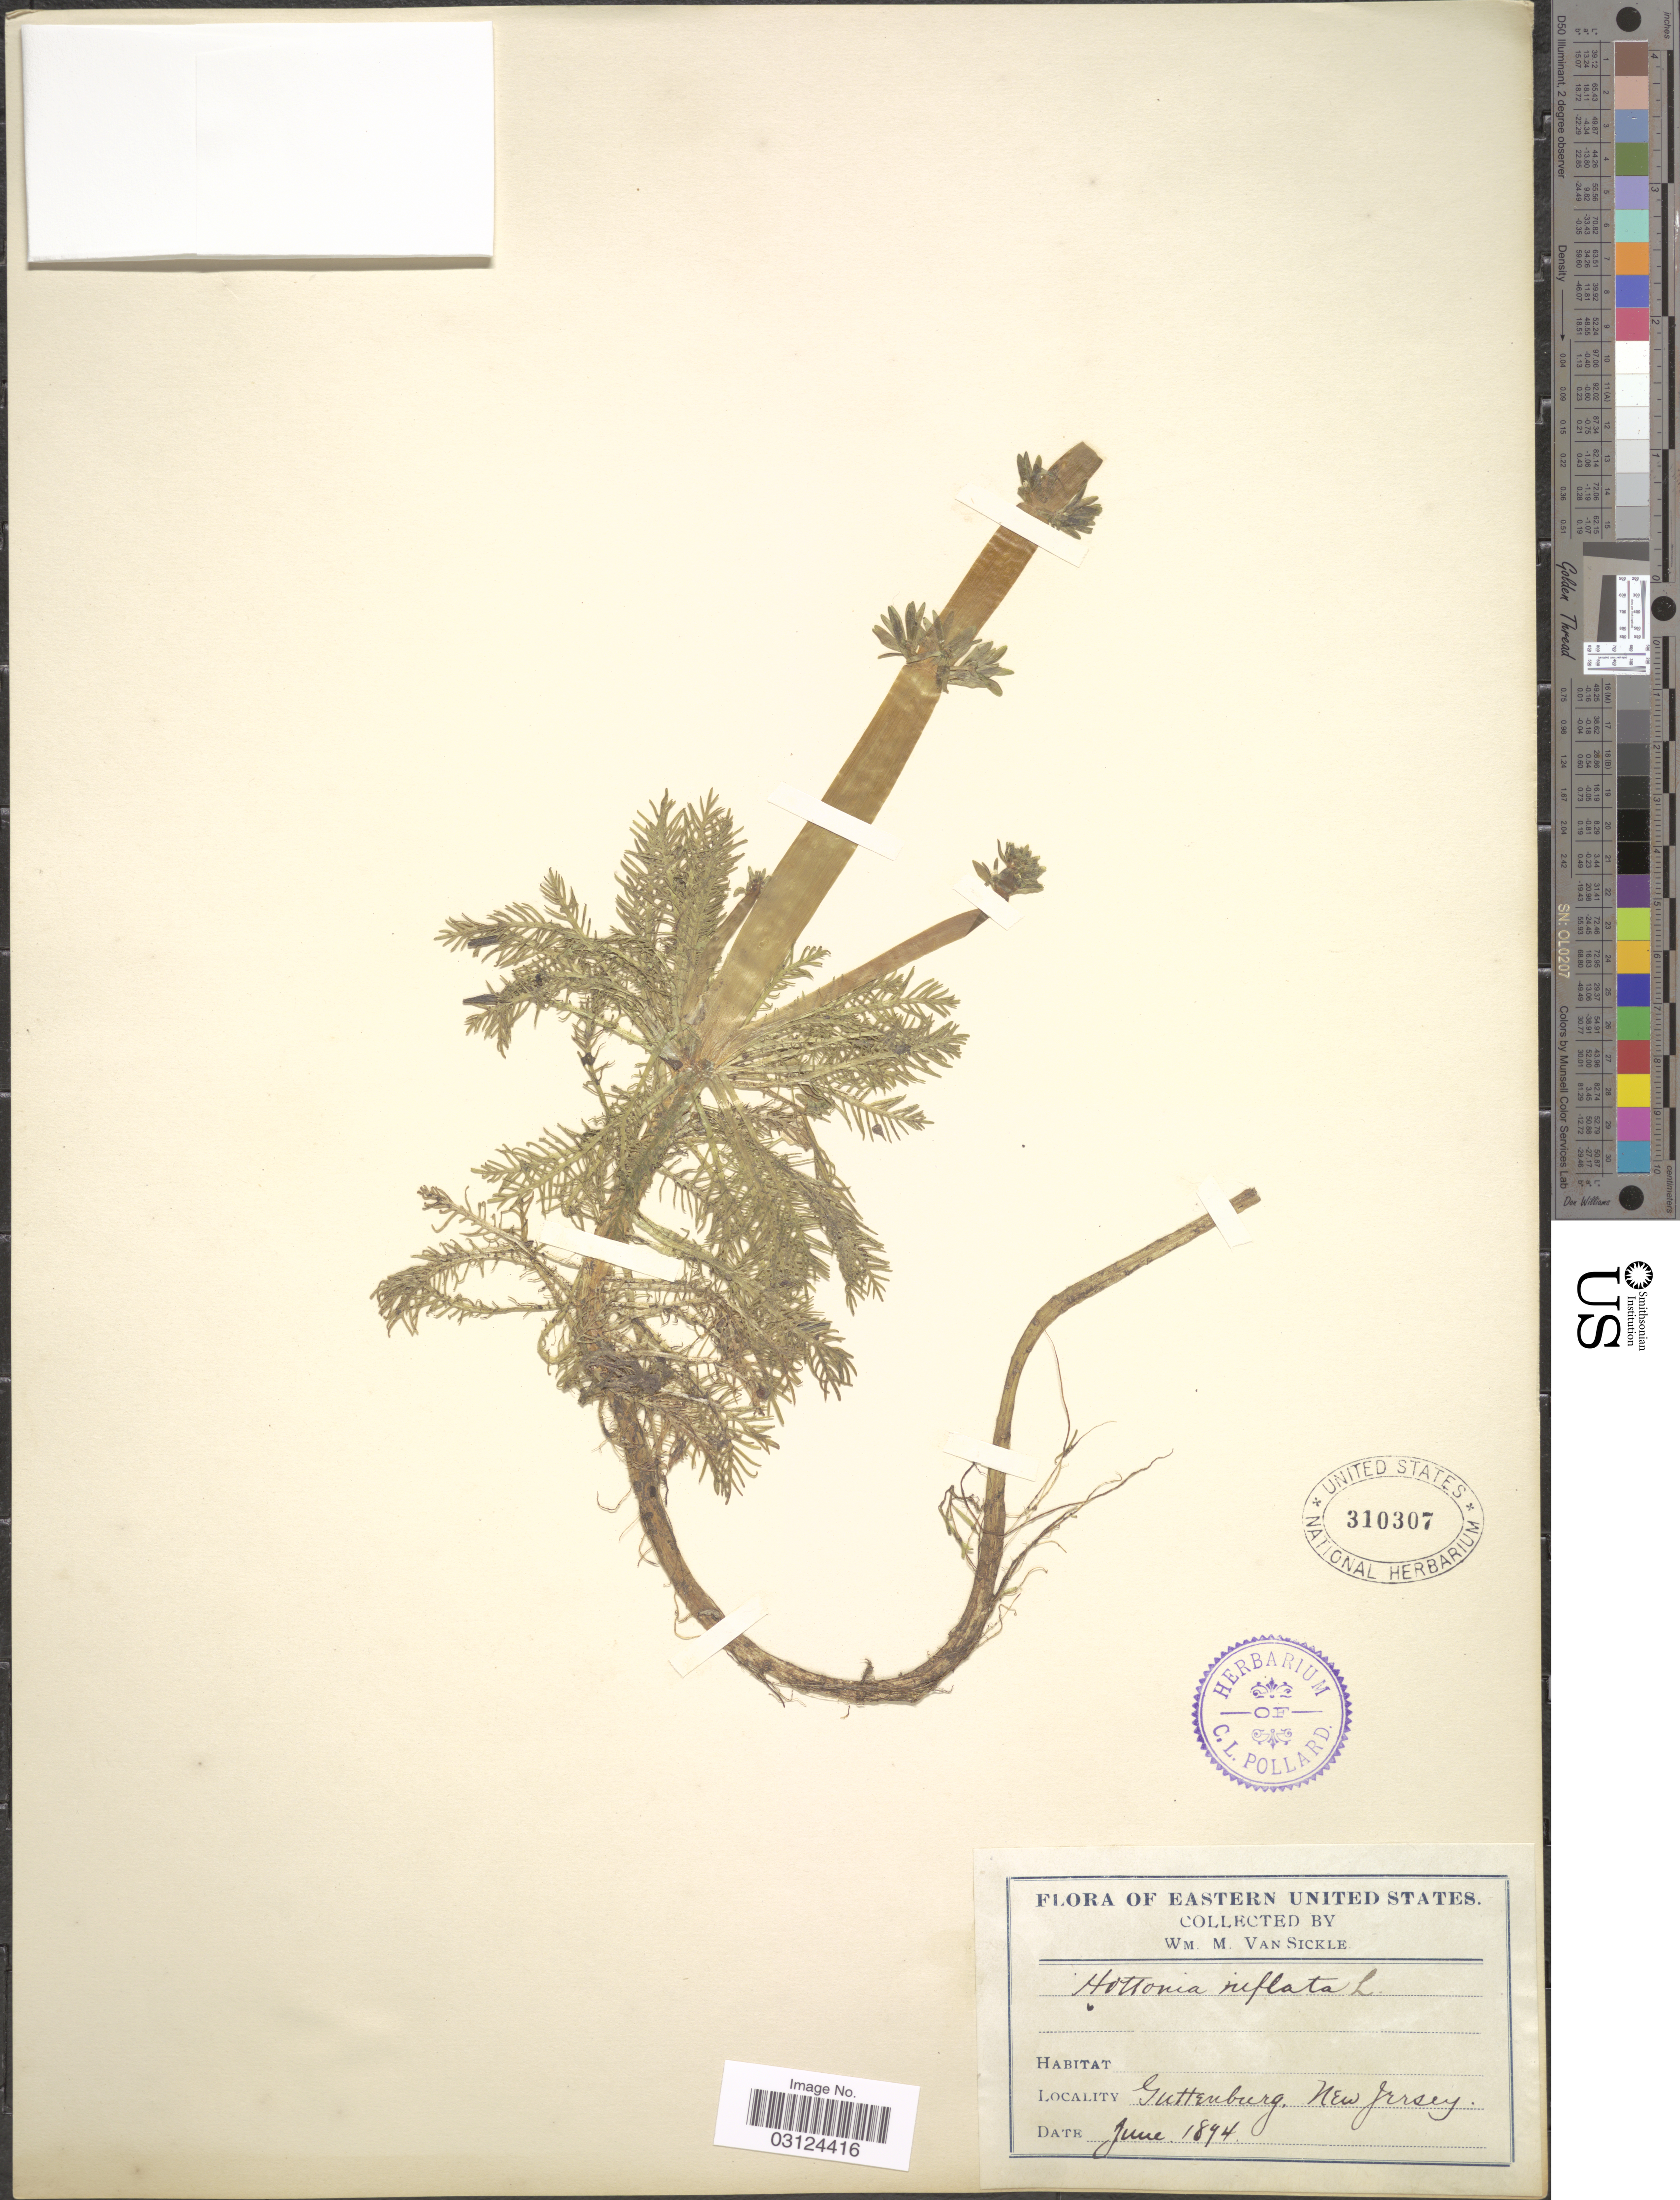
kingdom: Plantae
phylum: Tracheophyta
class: Magnoliopsida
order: Ericales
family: Primulaceae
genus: Hottonia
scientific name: Hottonia inflata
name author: Elliott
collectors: W. M. Van Sickle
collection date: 1894-06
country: United States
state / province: New Jersey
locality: Guttenberg.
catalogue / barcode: US 310307